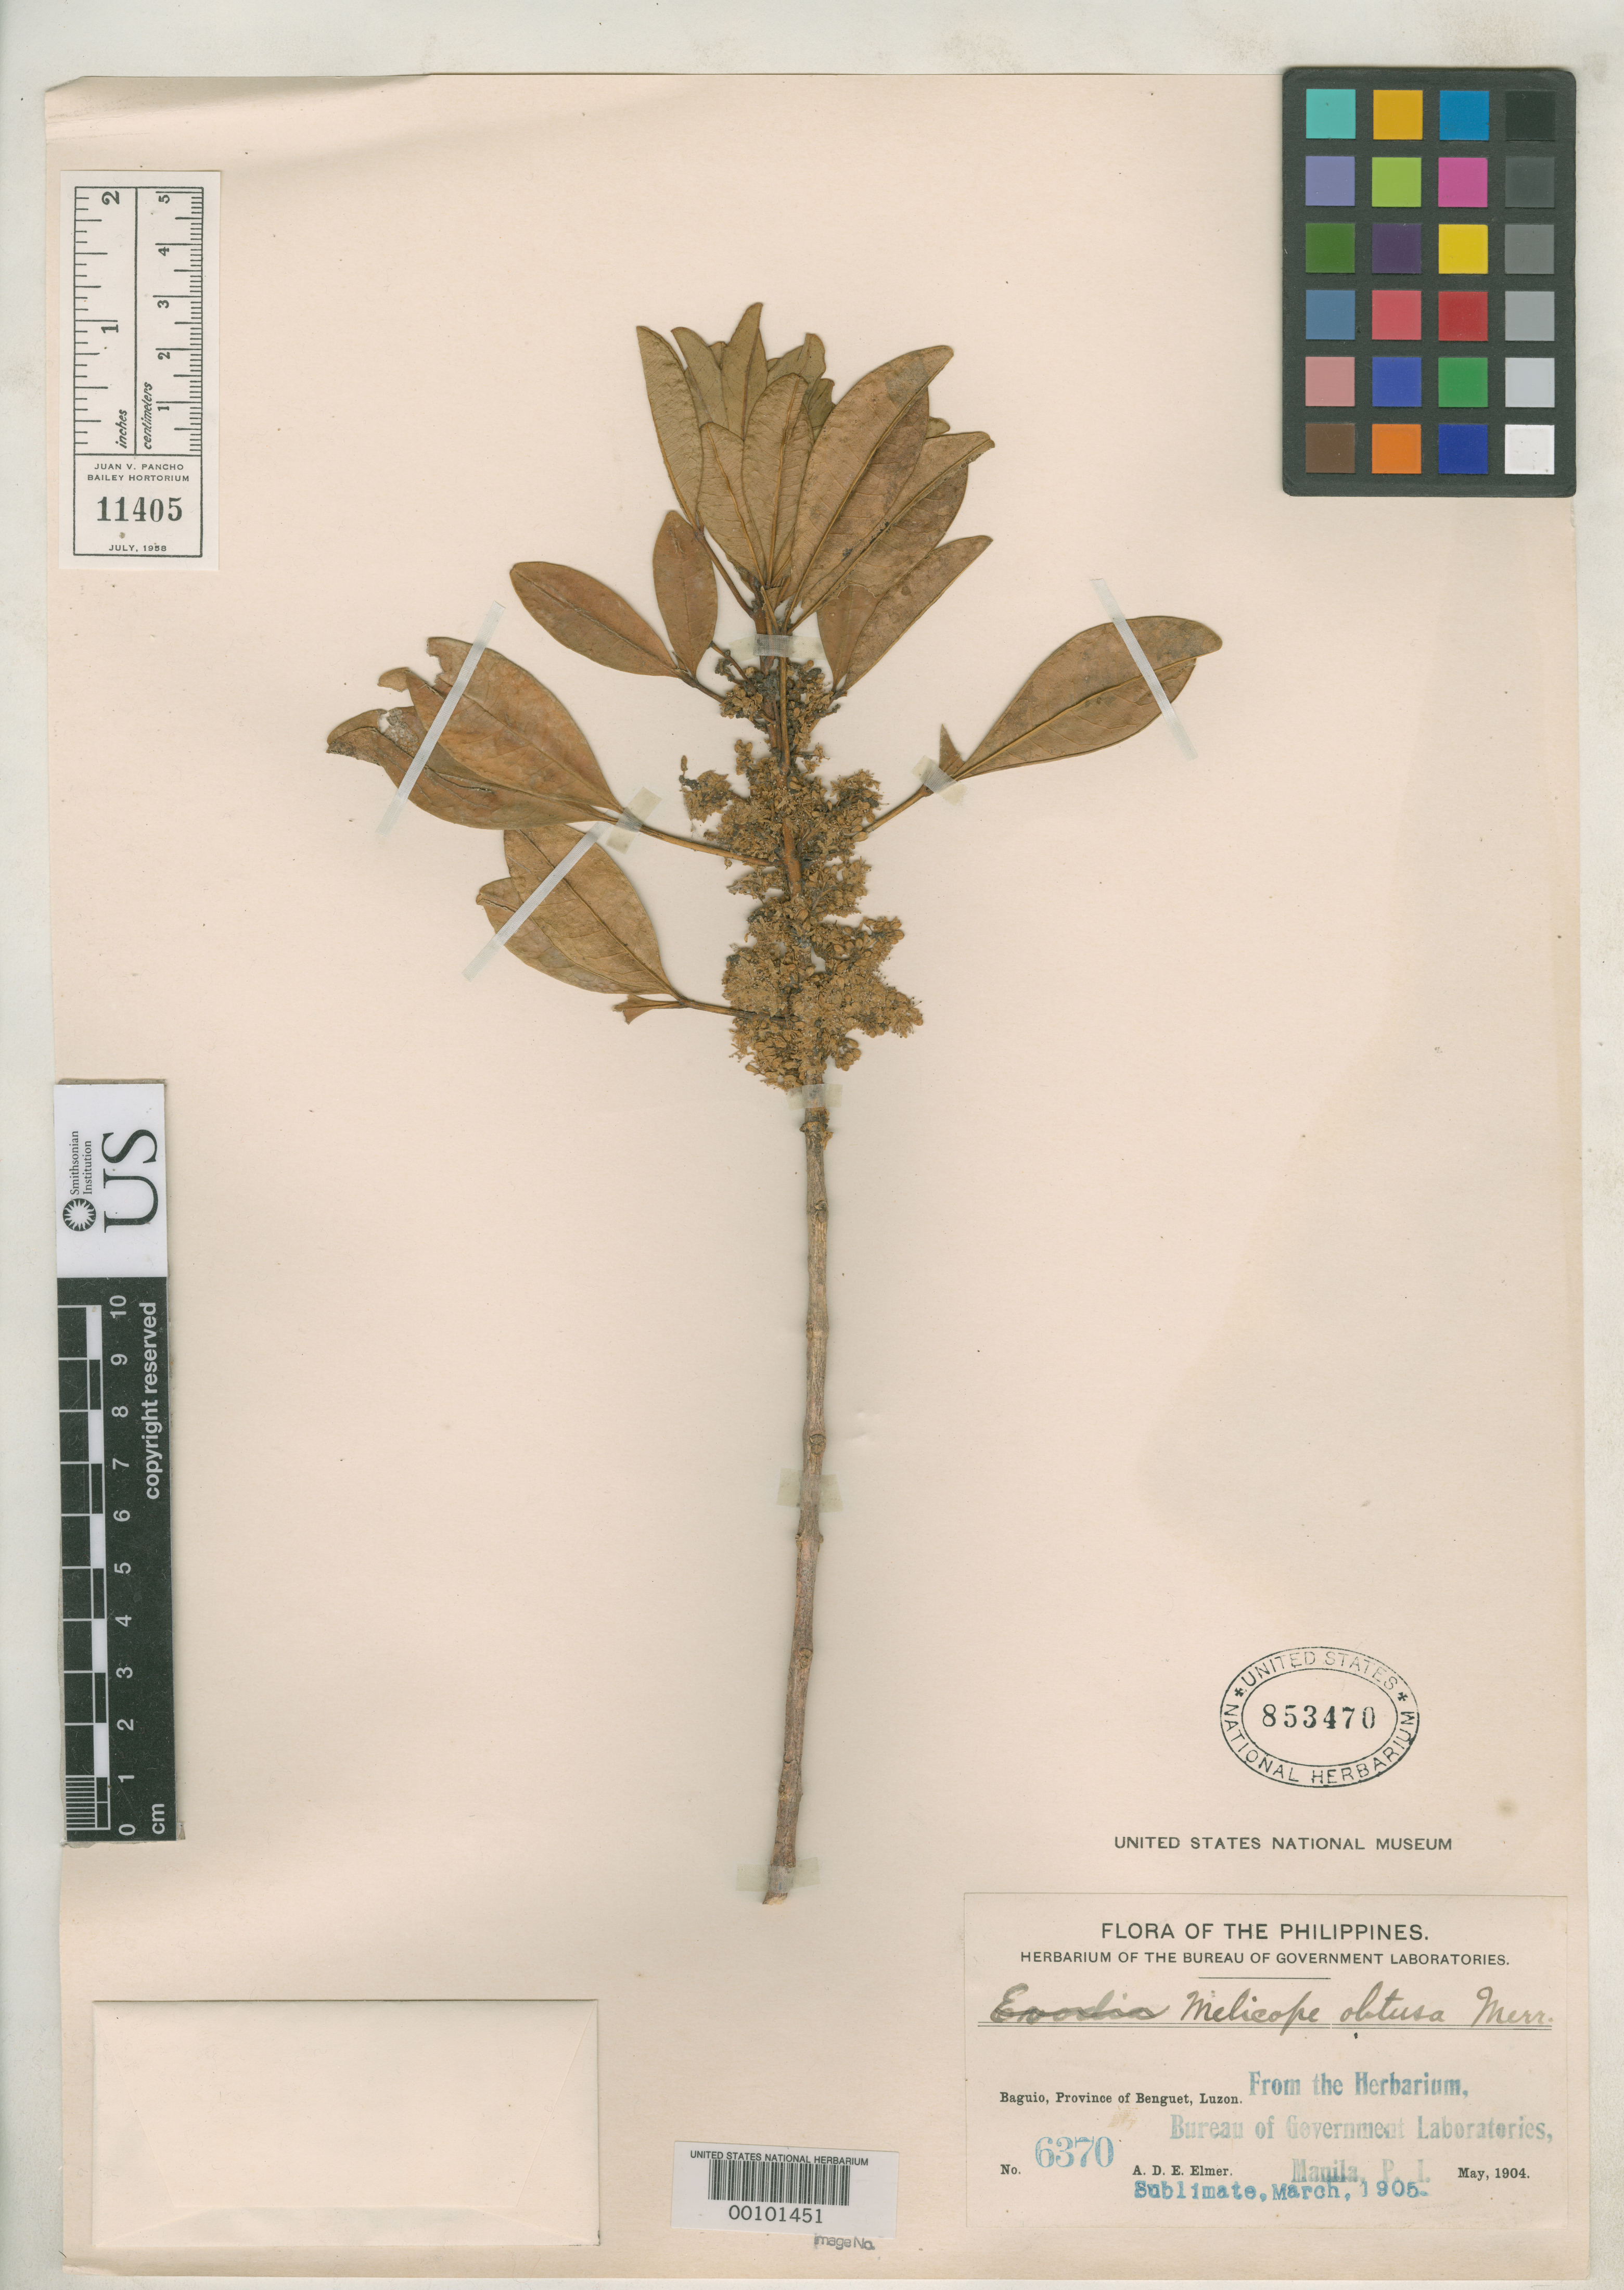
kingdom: Plantae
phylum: Tracheophyta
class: Magnoliopsida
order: Sapindales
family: Rutaceae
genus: Melicope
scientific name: Melicope obtusa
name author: Merr.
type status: Isotype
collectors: A. D. E. Elmer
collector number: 6370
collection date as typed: May 1904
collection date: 1904-05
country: Philippines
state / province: Cordillera (Administrative Region)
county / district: Benguet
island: Luzon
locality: Baguio.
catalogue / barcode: US 853470